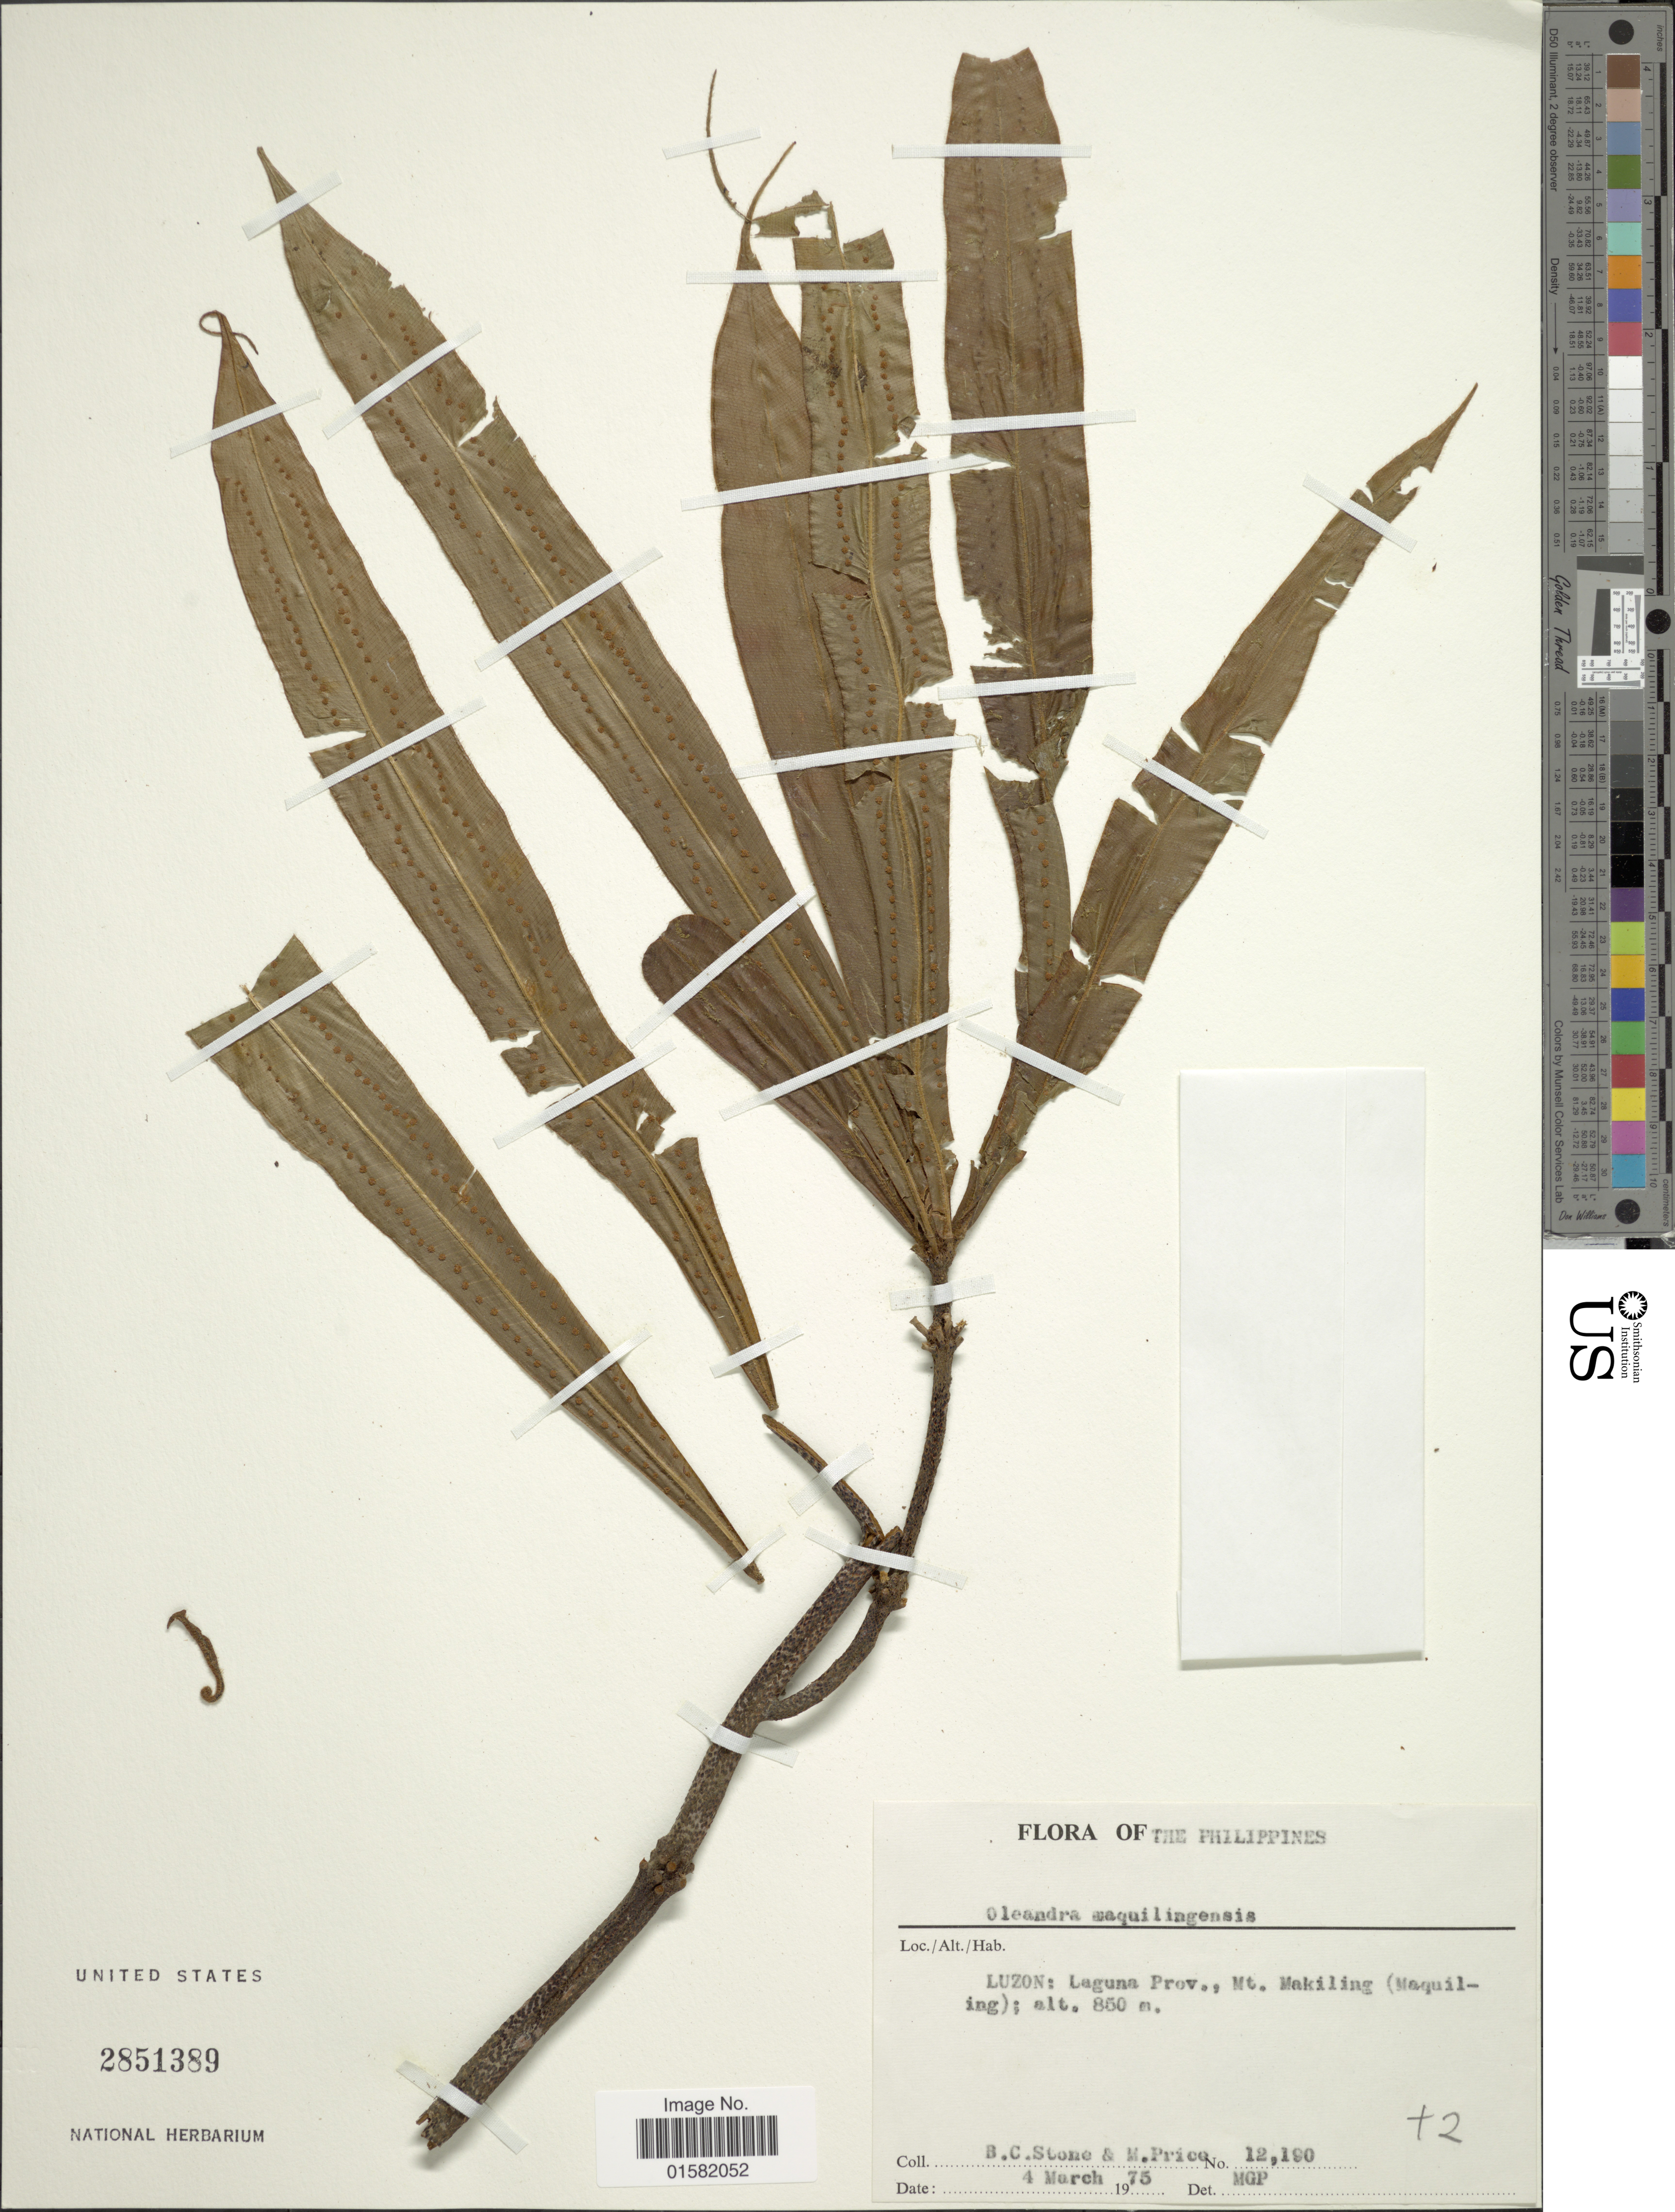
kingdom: Plantae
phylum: Tracheophyta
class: Polypodiopsida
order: Polypodiales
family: Oleandraceae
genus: Oleandra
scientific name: Oleandra maquilingensis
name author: Copel.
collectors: B. C. Stone & M. G. Price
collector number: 12190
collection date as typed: Transcribed d/m/y: 4/3/73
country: Philippines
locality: The Philippines, Luzon: Laguna Prov., Mt. Makiling (Maquiling).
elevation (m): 850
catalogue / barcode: US 2851389